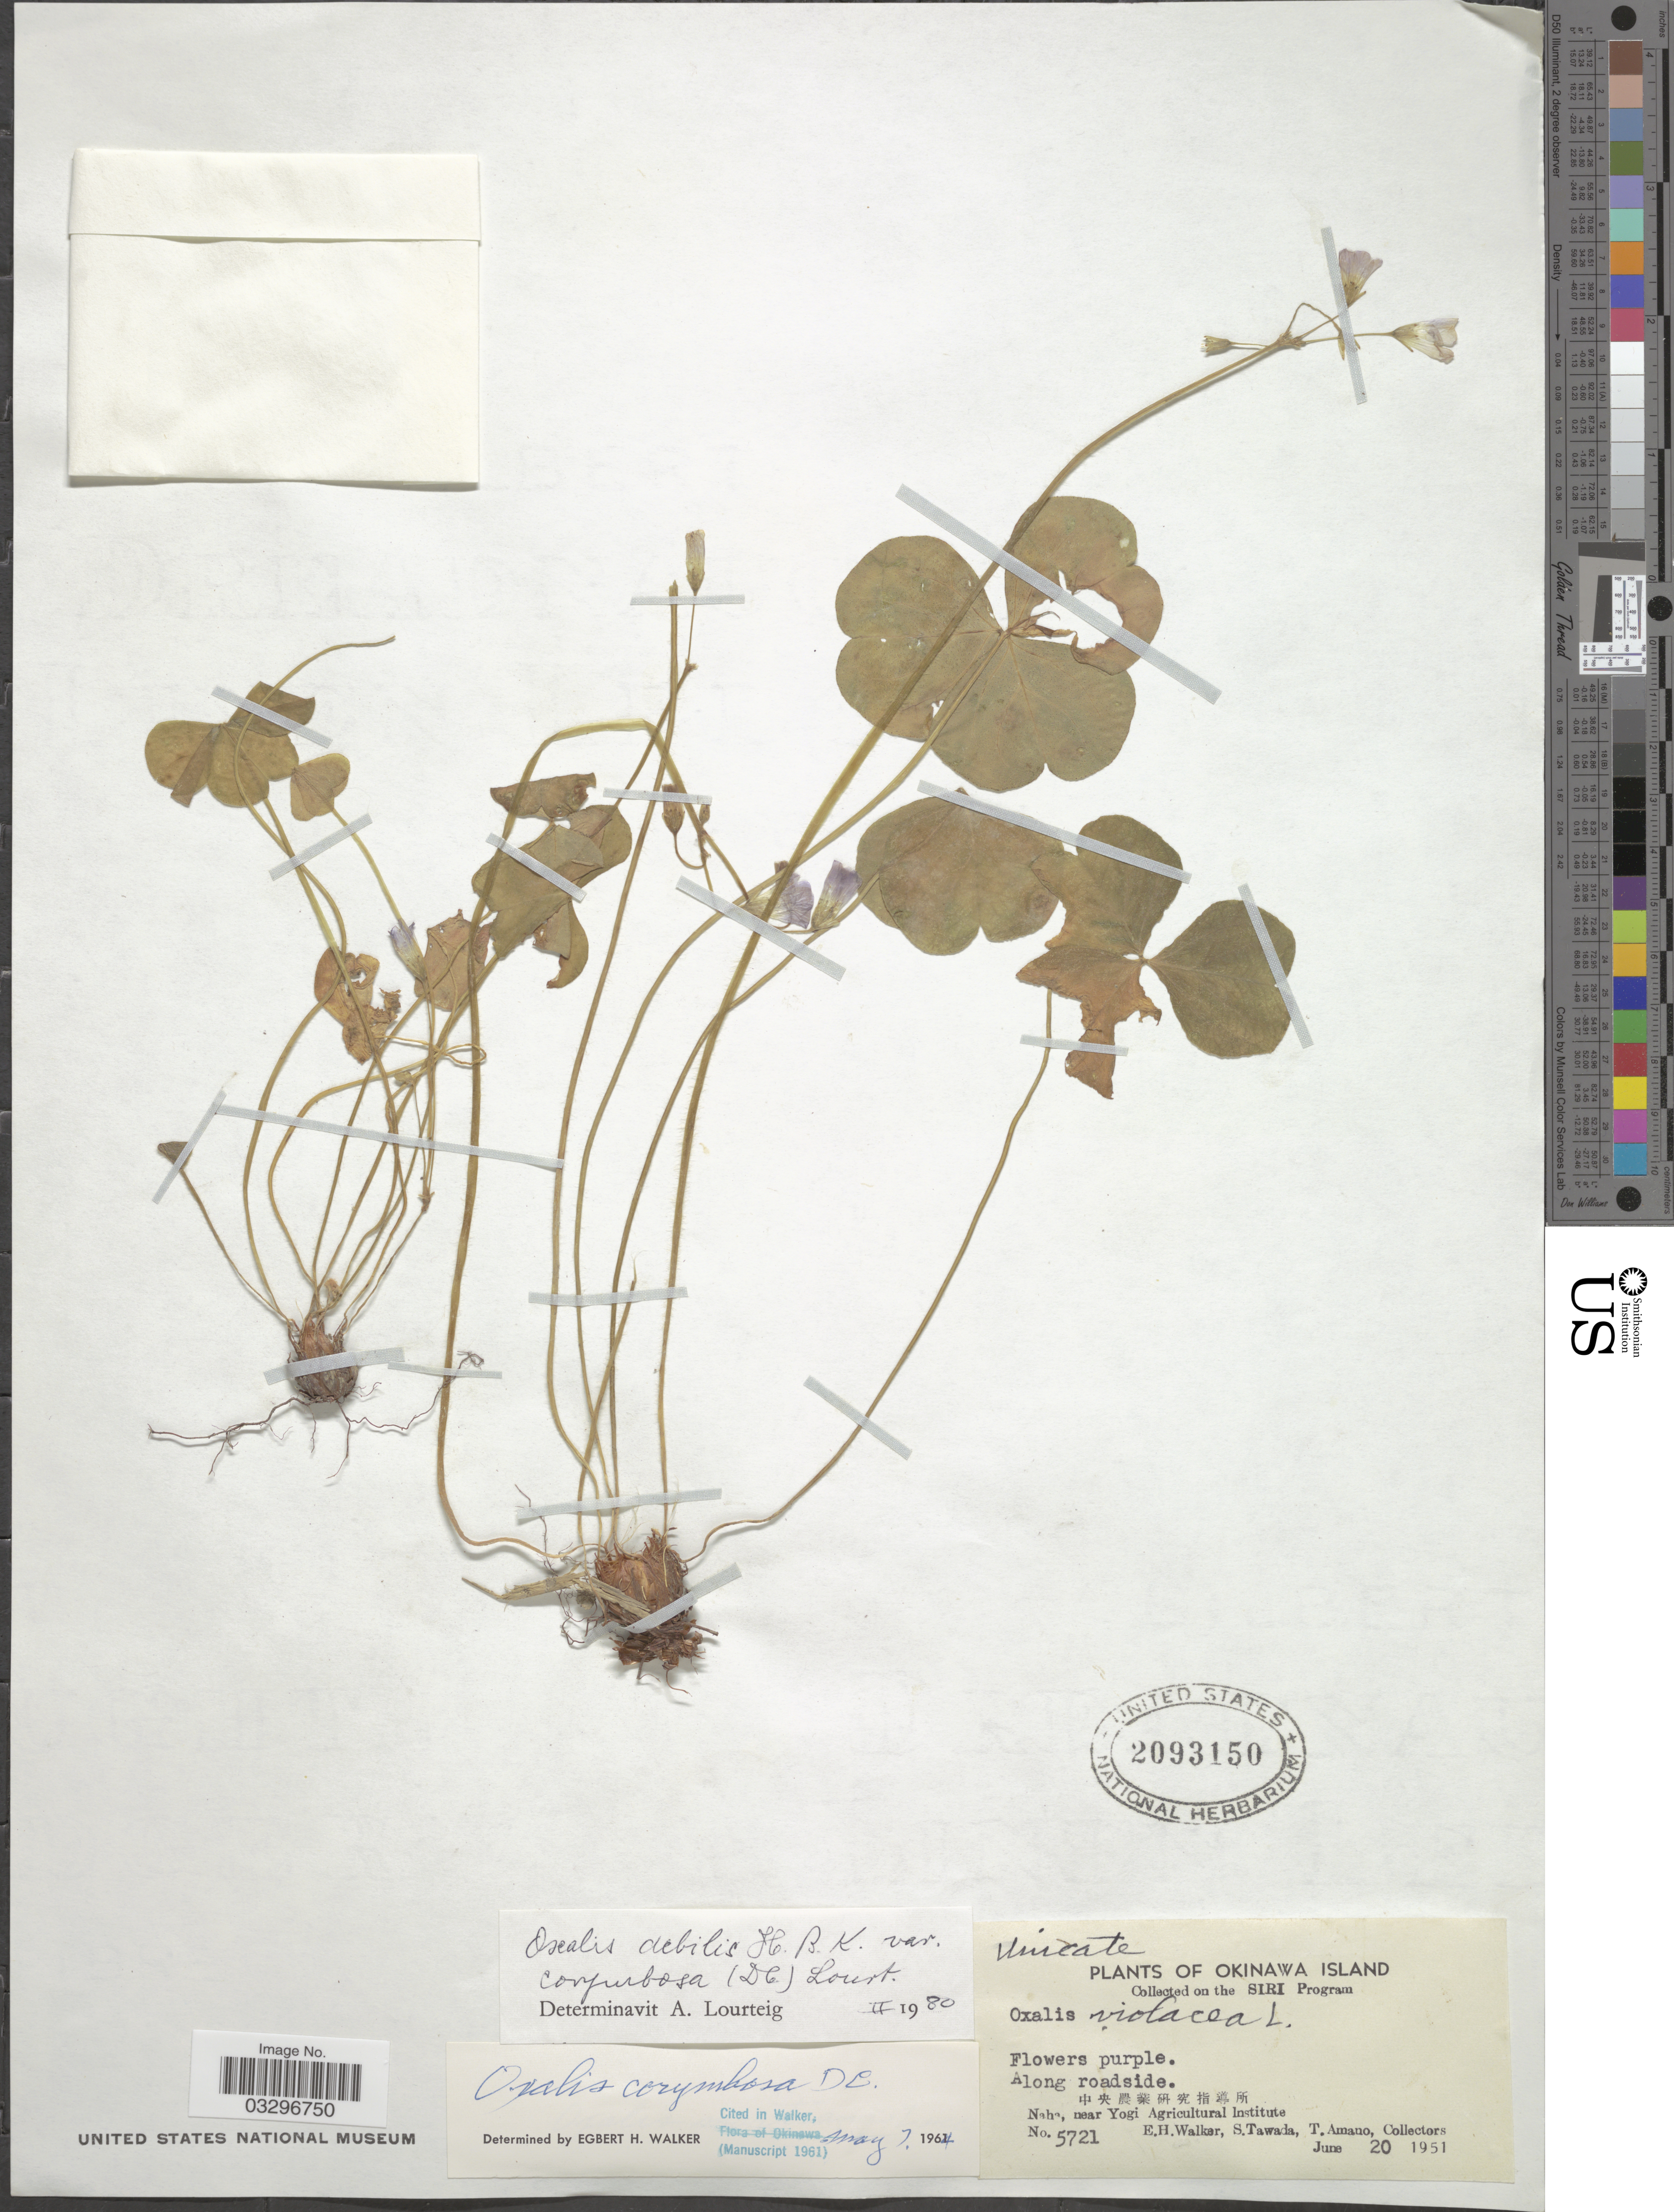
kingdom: Plantae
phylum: Tracheophyta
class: Magnoliopsida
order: Oxalidales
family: Oxalidaceae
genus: Oxalis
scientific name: Oxalis debilis var. corymbosa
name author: (DC.) Lourteig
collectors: E. H. Walker, S. Tawada & T. Amano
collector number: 5721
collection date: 1951-06-20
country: Japan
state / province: Okinawa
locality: Okinawa Island, Naha, near Yogi Agriculture Institute.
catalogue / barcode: US 2093150